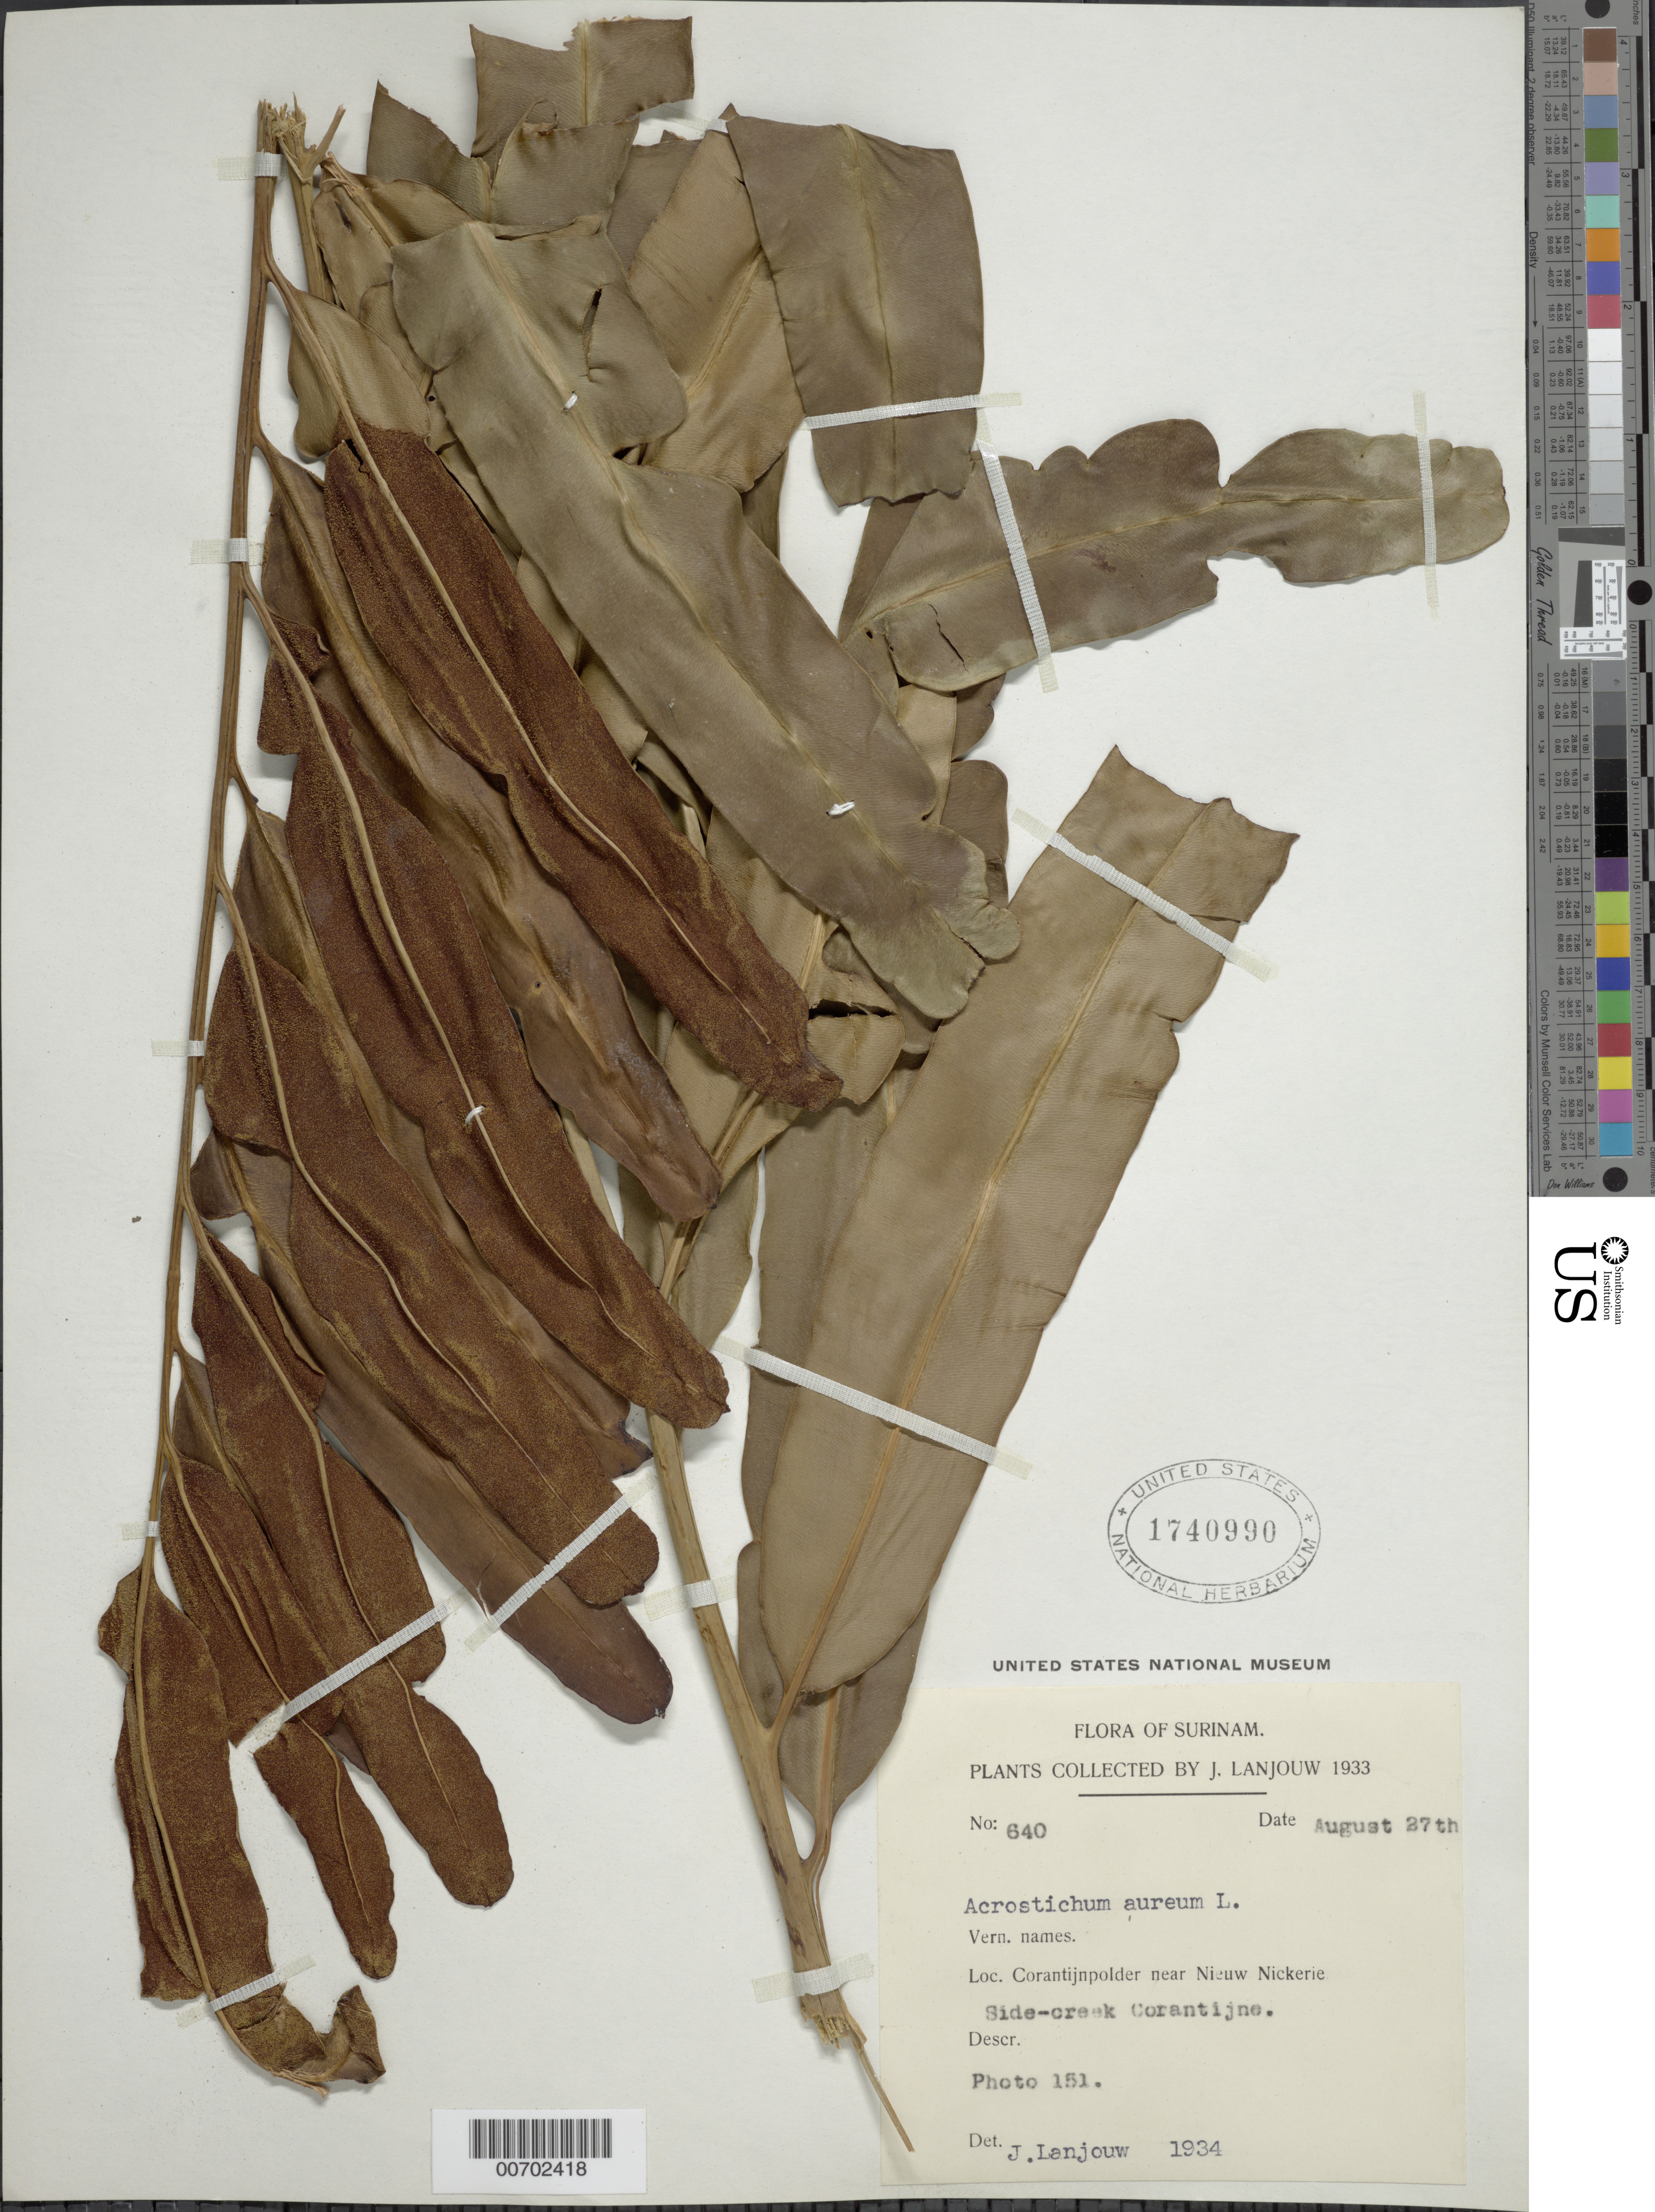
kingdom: Plantae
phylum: Tracheophyta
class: Polypodiopsida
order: Polypodiales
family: Pteridaceae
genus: Acrostichum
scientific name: Acrostichum aureum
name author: L.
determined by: Lanjouw, J.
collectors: J. Lanjouw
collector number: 640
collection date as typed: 27-Aug-33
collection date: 1933-08-27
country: Suriname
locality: Corantijnpolder, Lower Corantijne R., near Nieuw Nickerie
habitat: Creek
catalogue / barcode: US 1740990